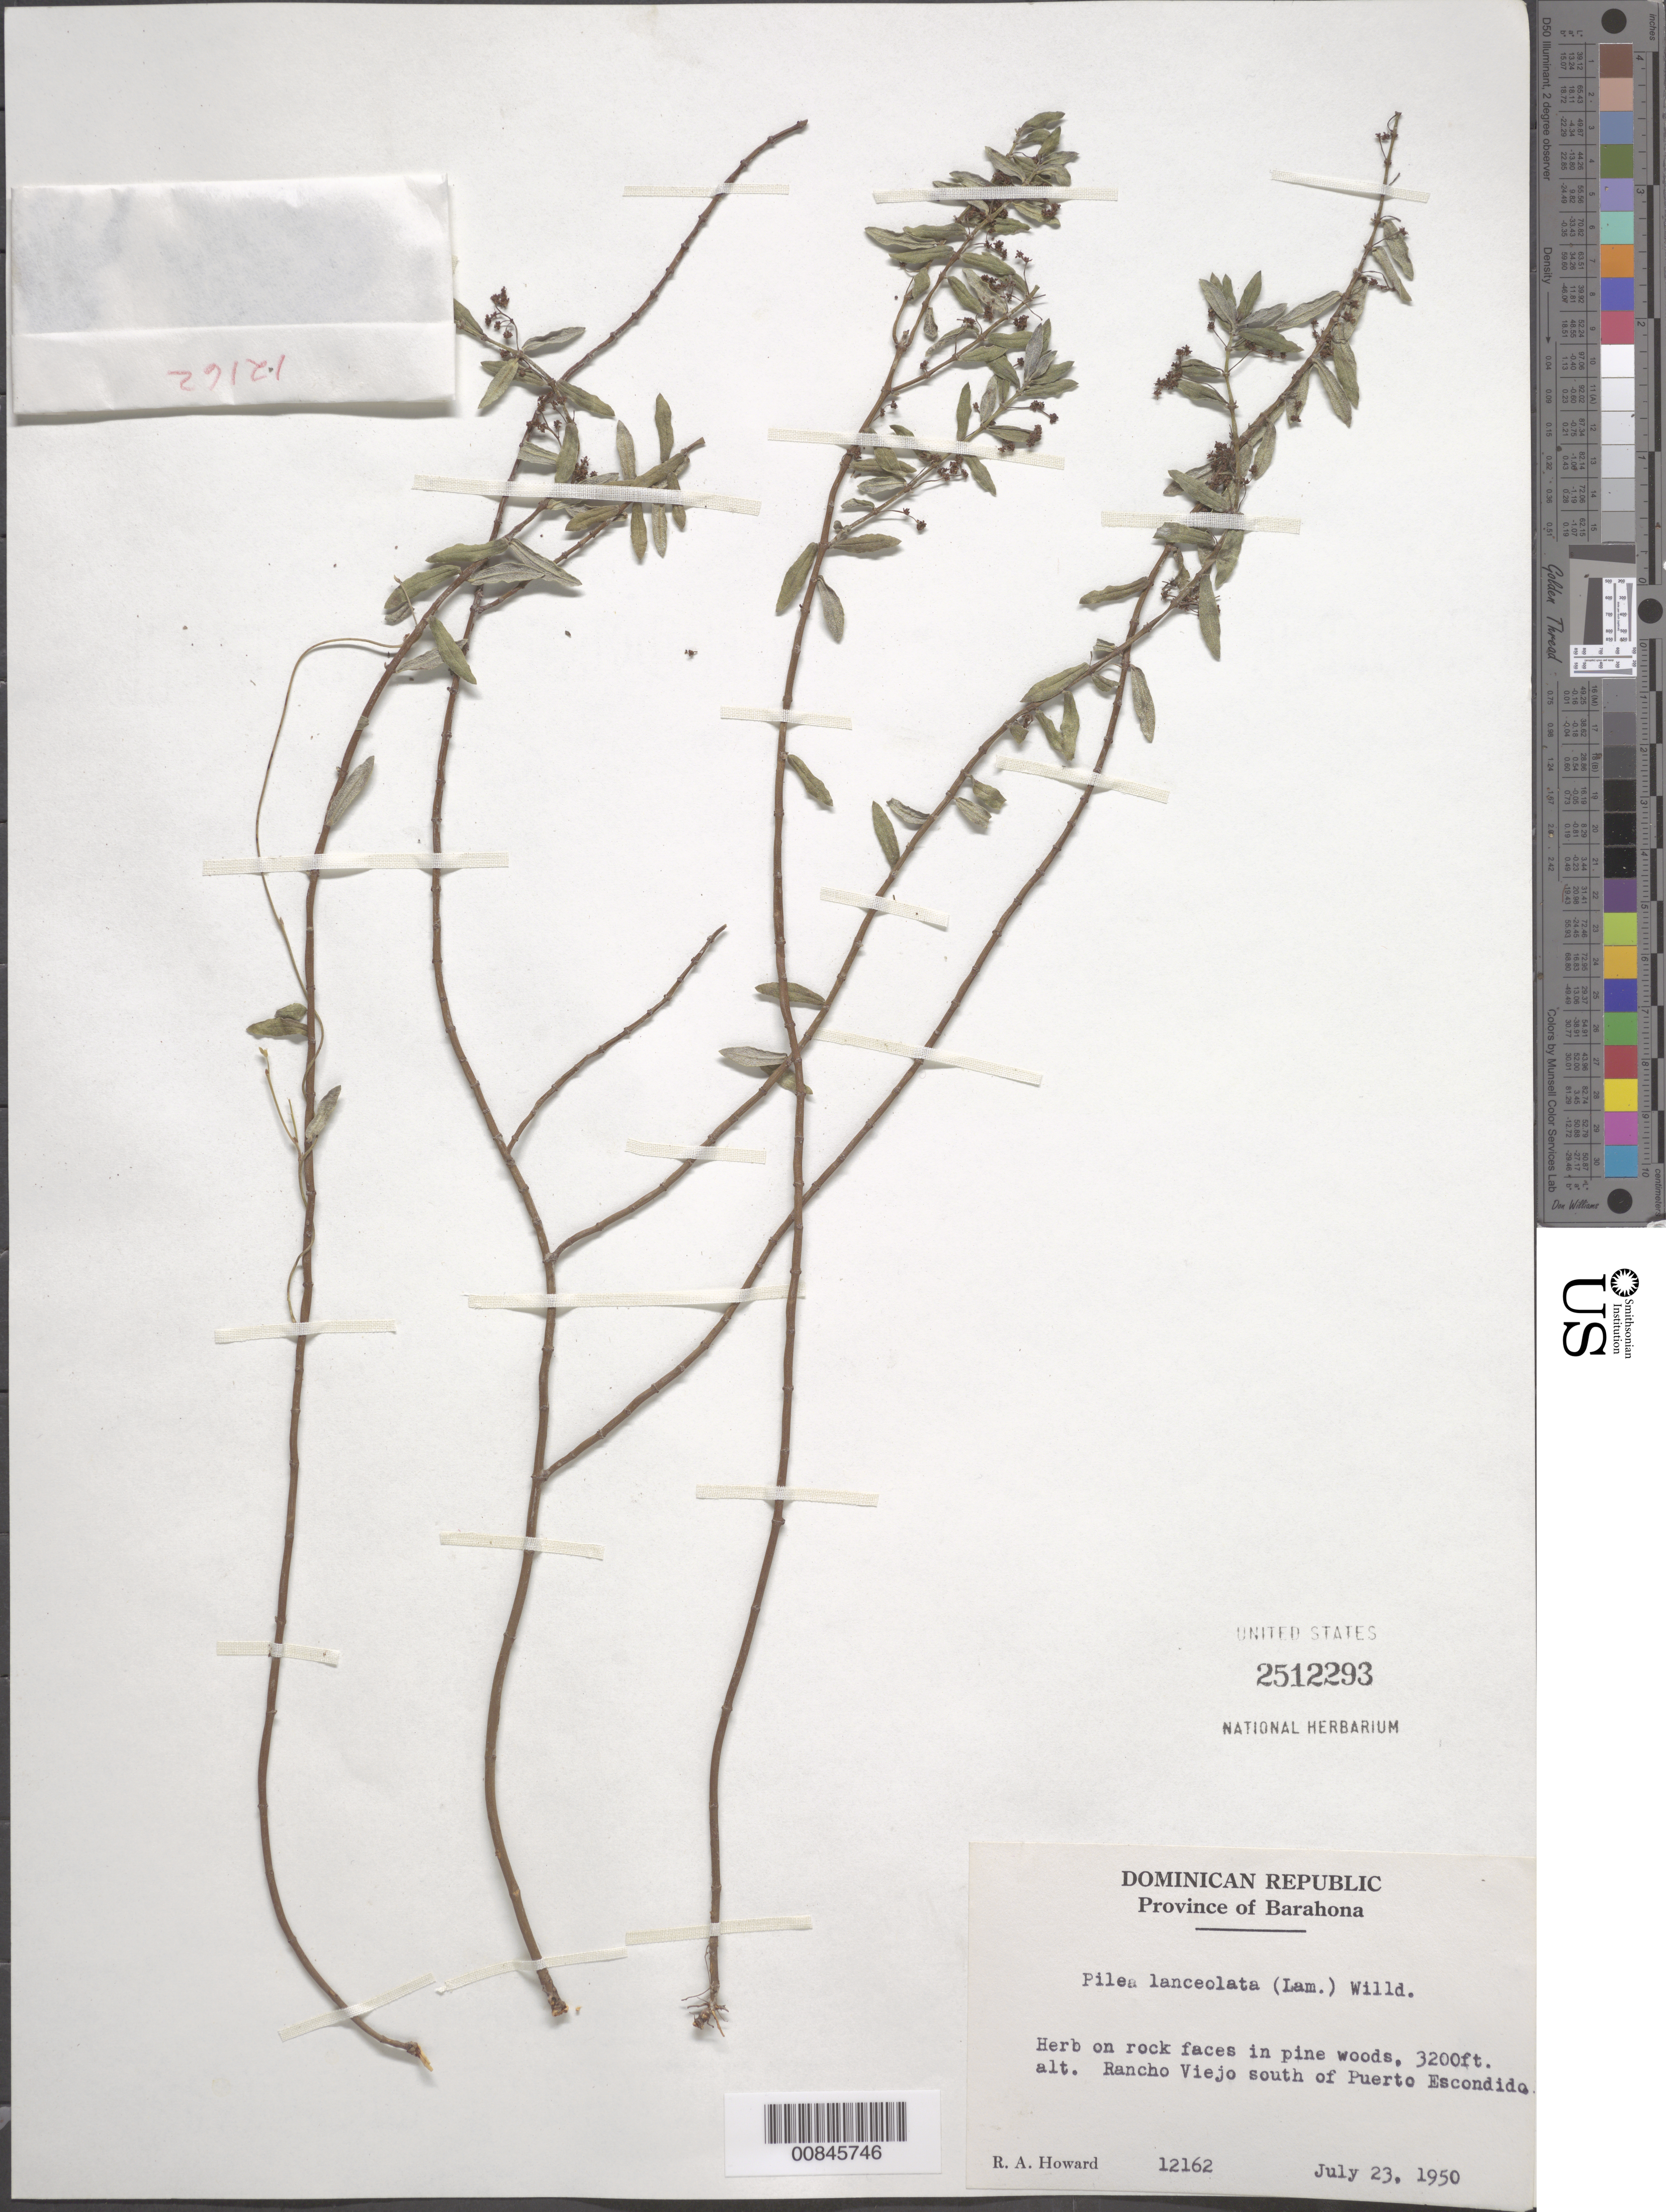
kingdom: Plantae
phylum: Tracheophyta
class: Magnoliopsida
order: Rosales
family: Urticaceae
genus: Pilea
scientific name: Pilea lanceolata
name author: (Savigny) Wedd.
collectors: R. A. Howard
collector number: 12162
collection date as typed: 23 Jul 1950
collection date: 1950-07-23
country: Dominican Republic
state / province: Barahona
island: Hispaniola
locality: Rancho Viejo south of Puerto Escondido.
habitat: On rock faces in pine woods.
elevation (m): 975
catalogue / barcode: US 2512293